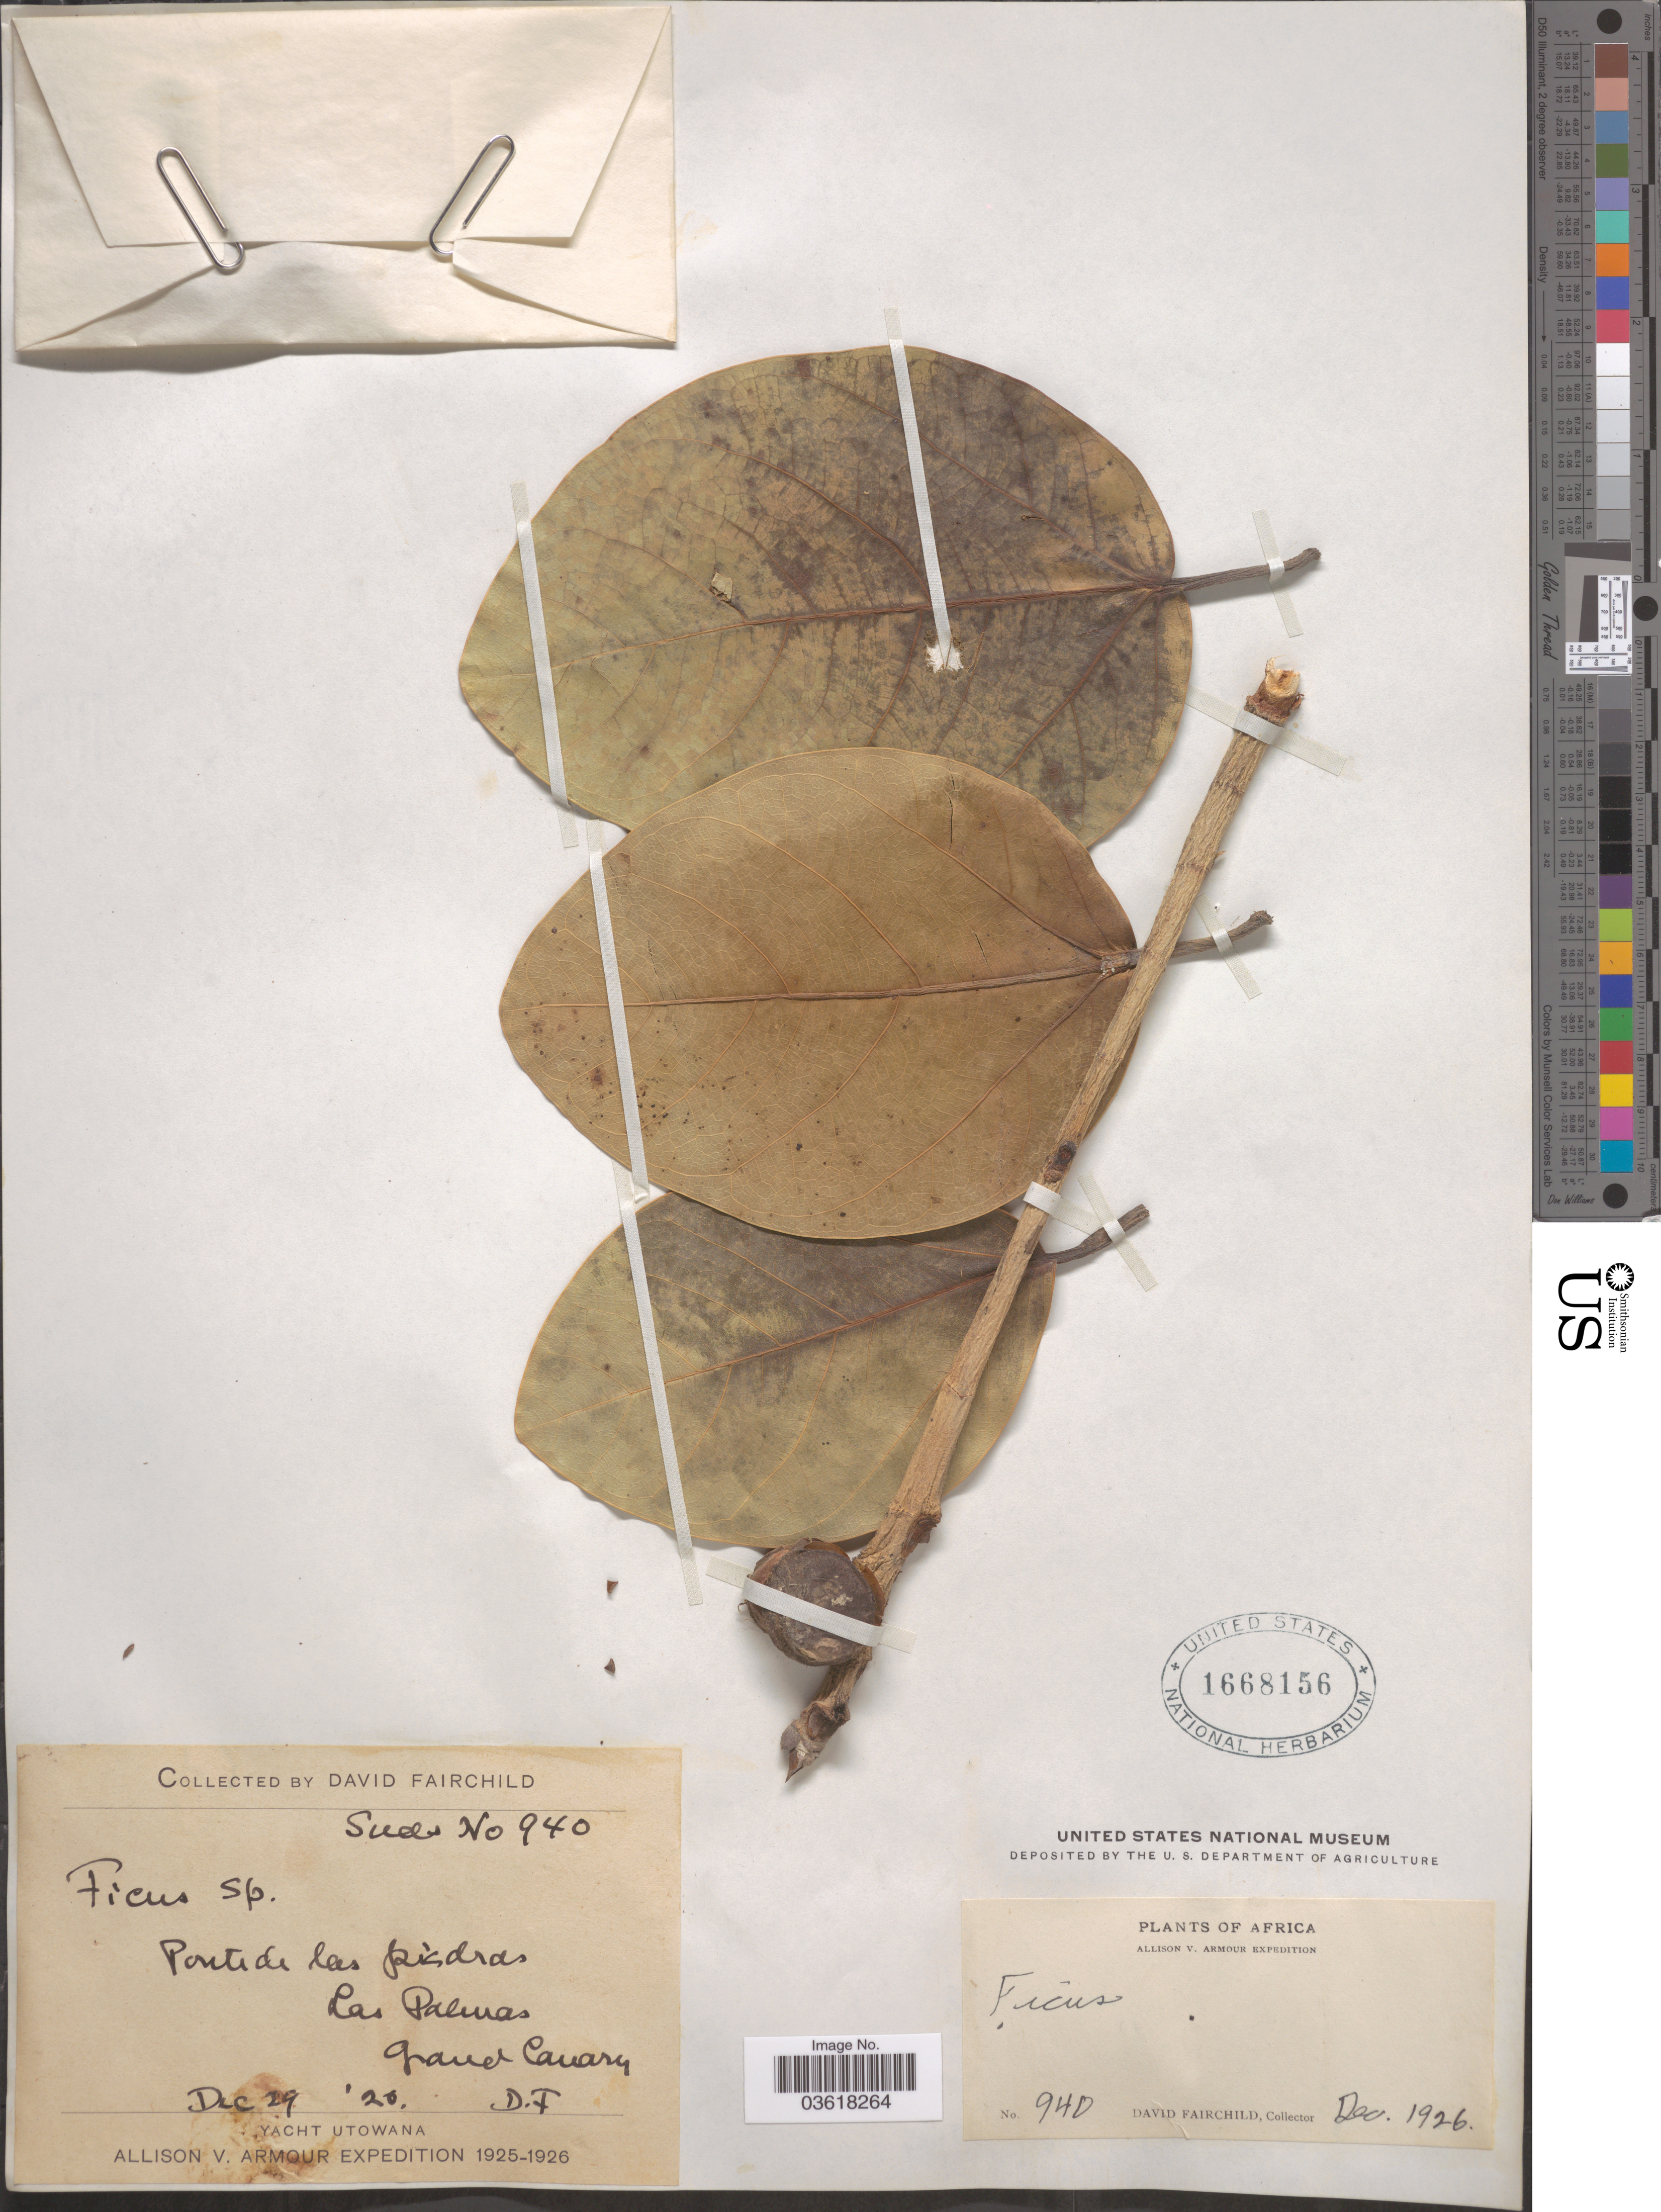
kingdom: Plantae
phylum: Tracheophyta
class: Magnoliopsida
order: Rosales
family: Moraceae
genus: Ficus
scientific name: Ficus sp.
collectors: D. Fairchild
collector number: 940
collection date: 1926-12-29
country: Spain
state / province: Canarias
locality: Ponte de las pisdras.* Las Palmas. Grand Canary.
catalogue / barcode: US 1668156